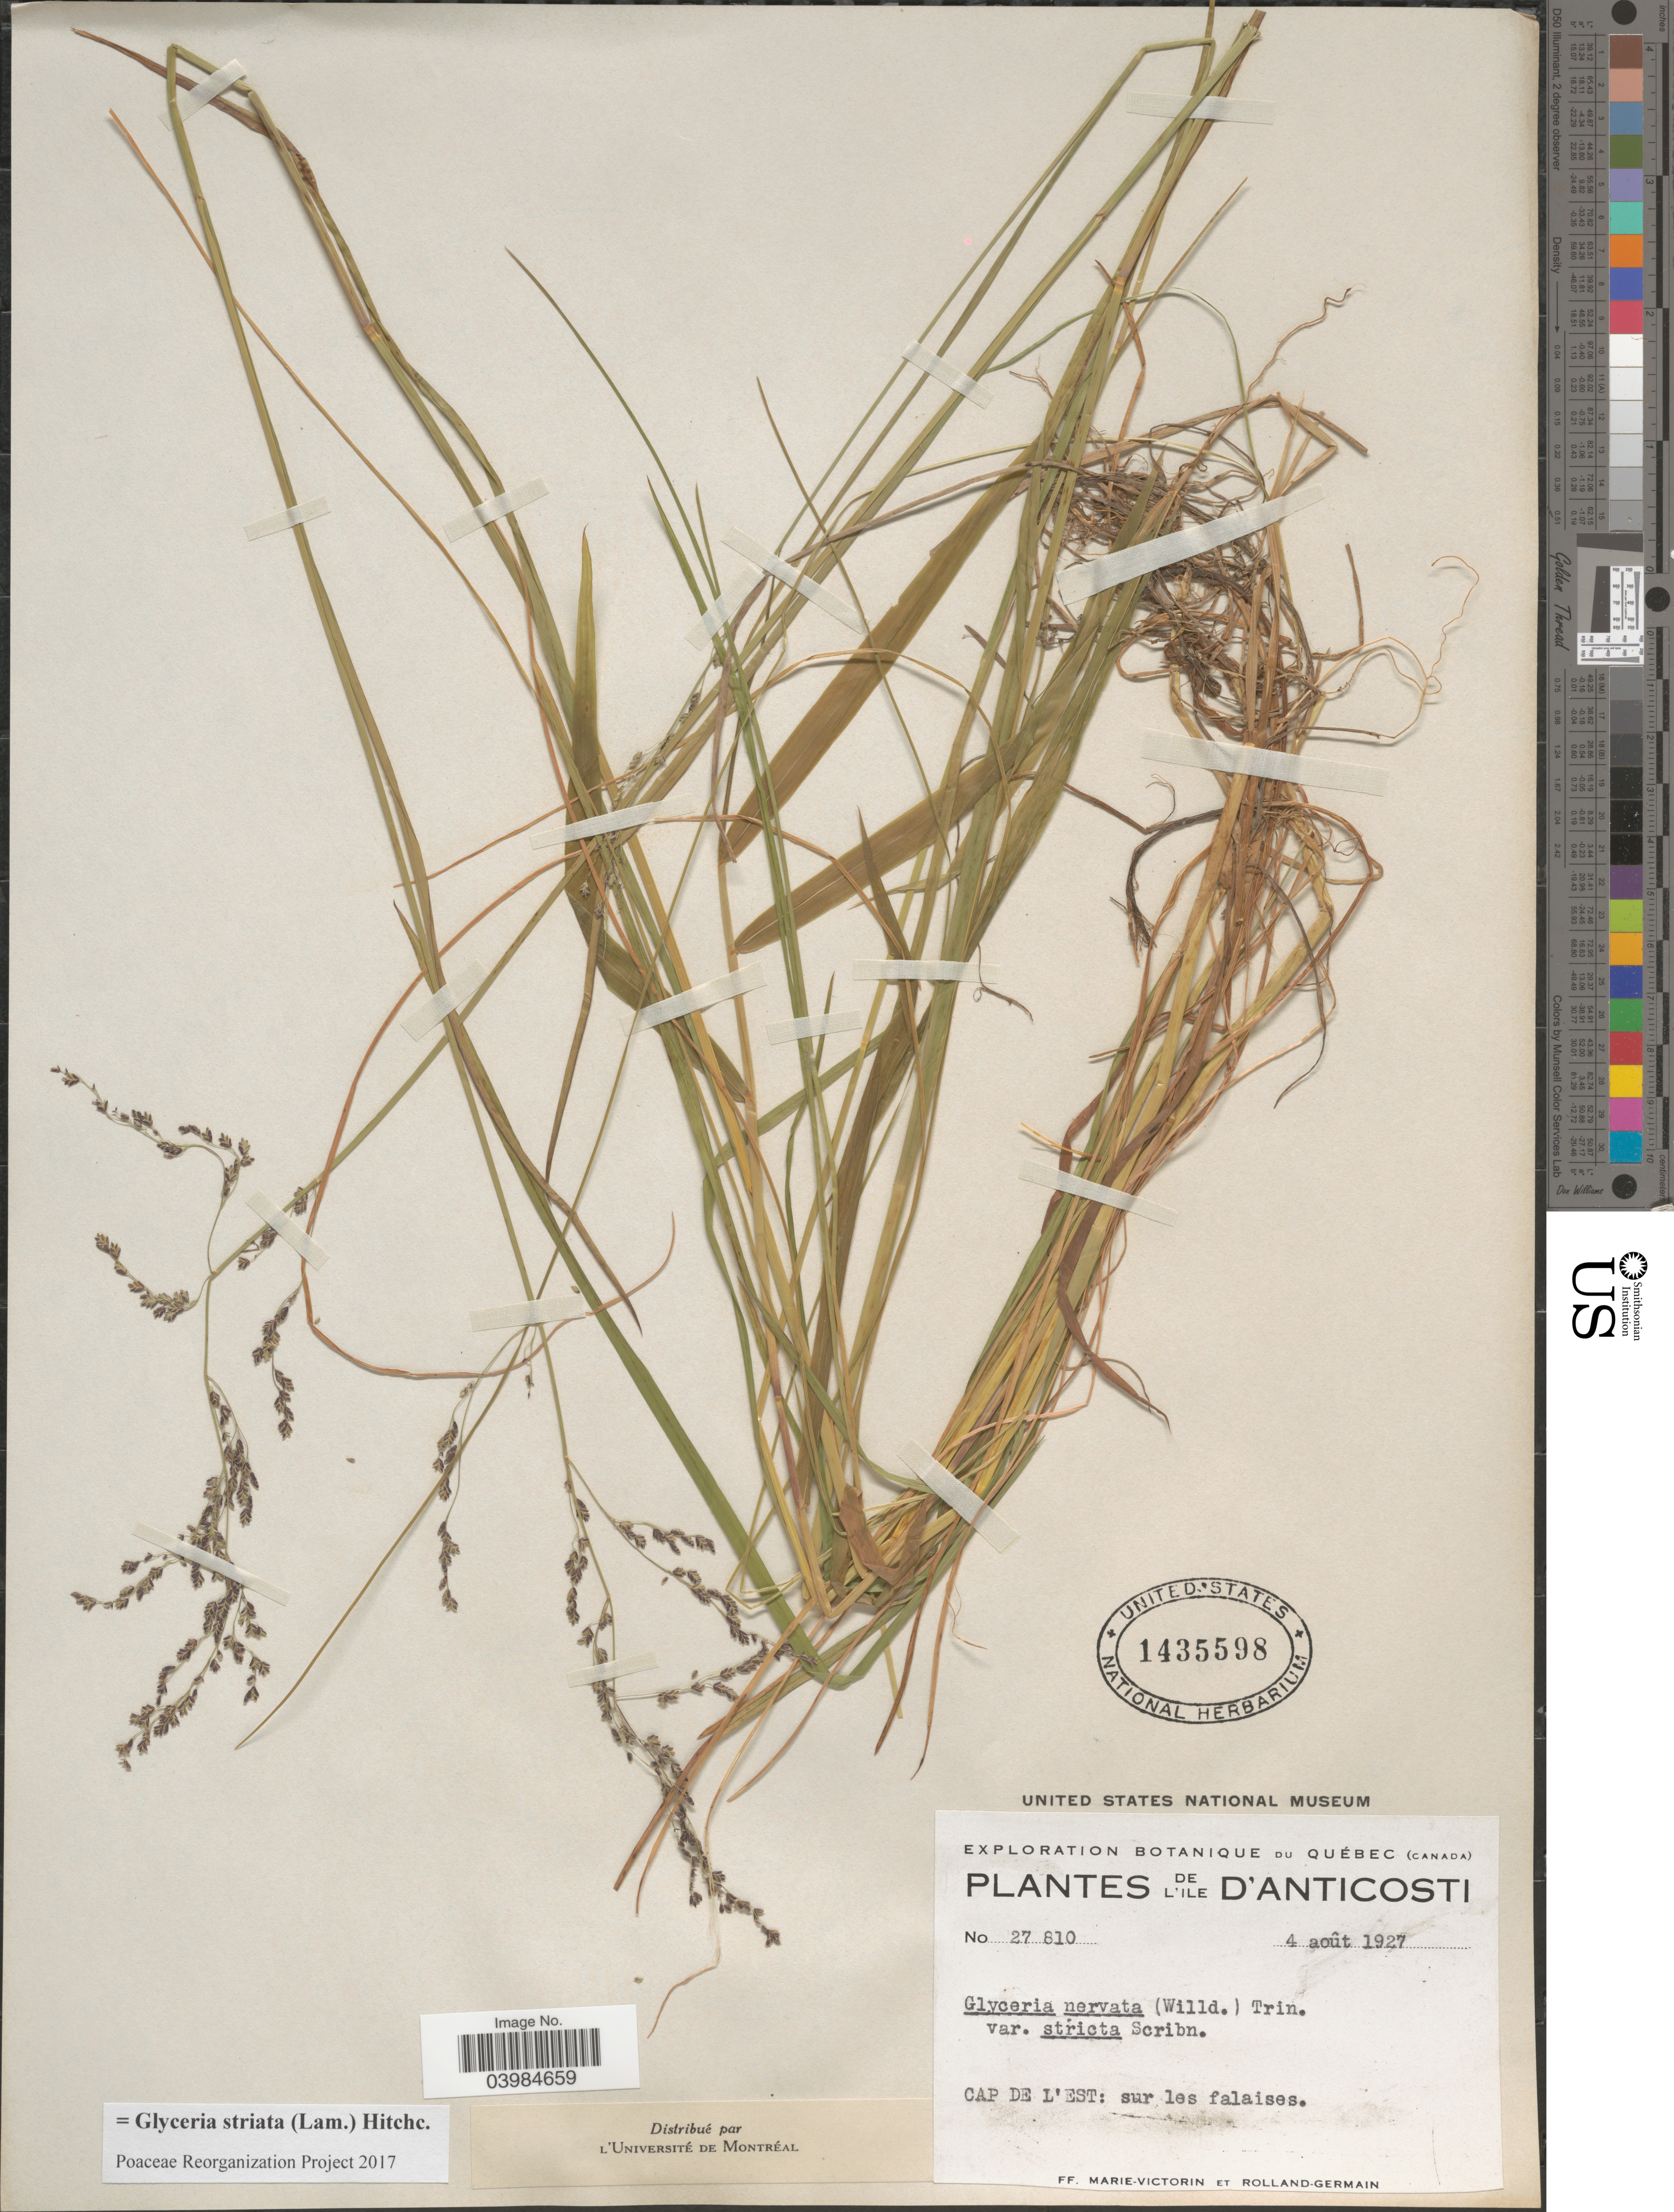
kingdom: Plantae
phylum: Tracheophyta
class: Liliopsida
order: Poales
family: Poaceae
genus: Glyceria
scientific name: Glyceria striata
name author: (Lam.) Hitchc.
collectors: F. Marie-Victorin & Rolland-Germain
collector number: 27810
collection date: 1927-08-04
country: Canada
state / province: Quebec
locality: L'ile D'Anticosti. Cap De l'Est: sur les falaises.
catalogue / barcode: US 1435598